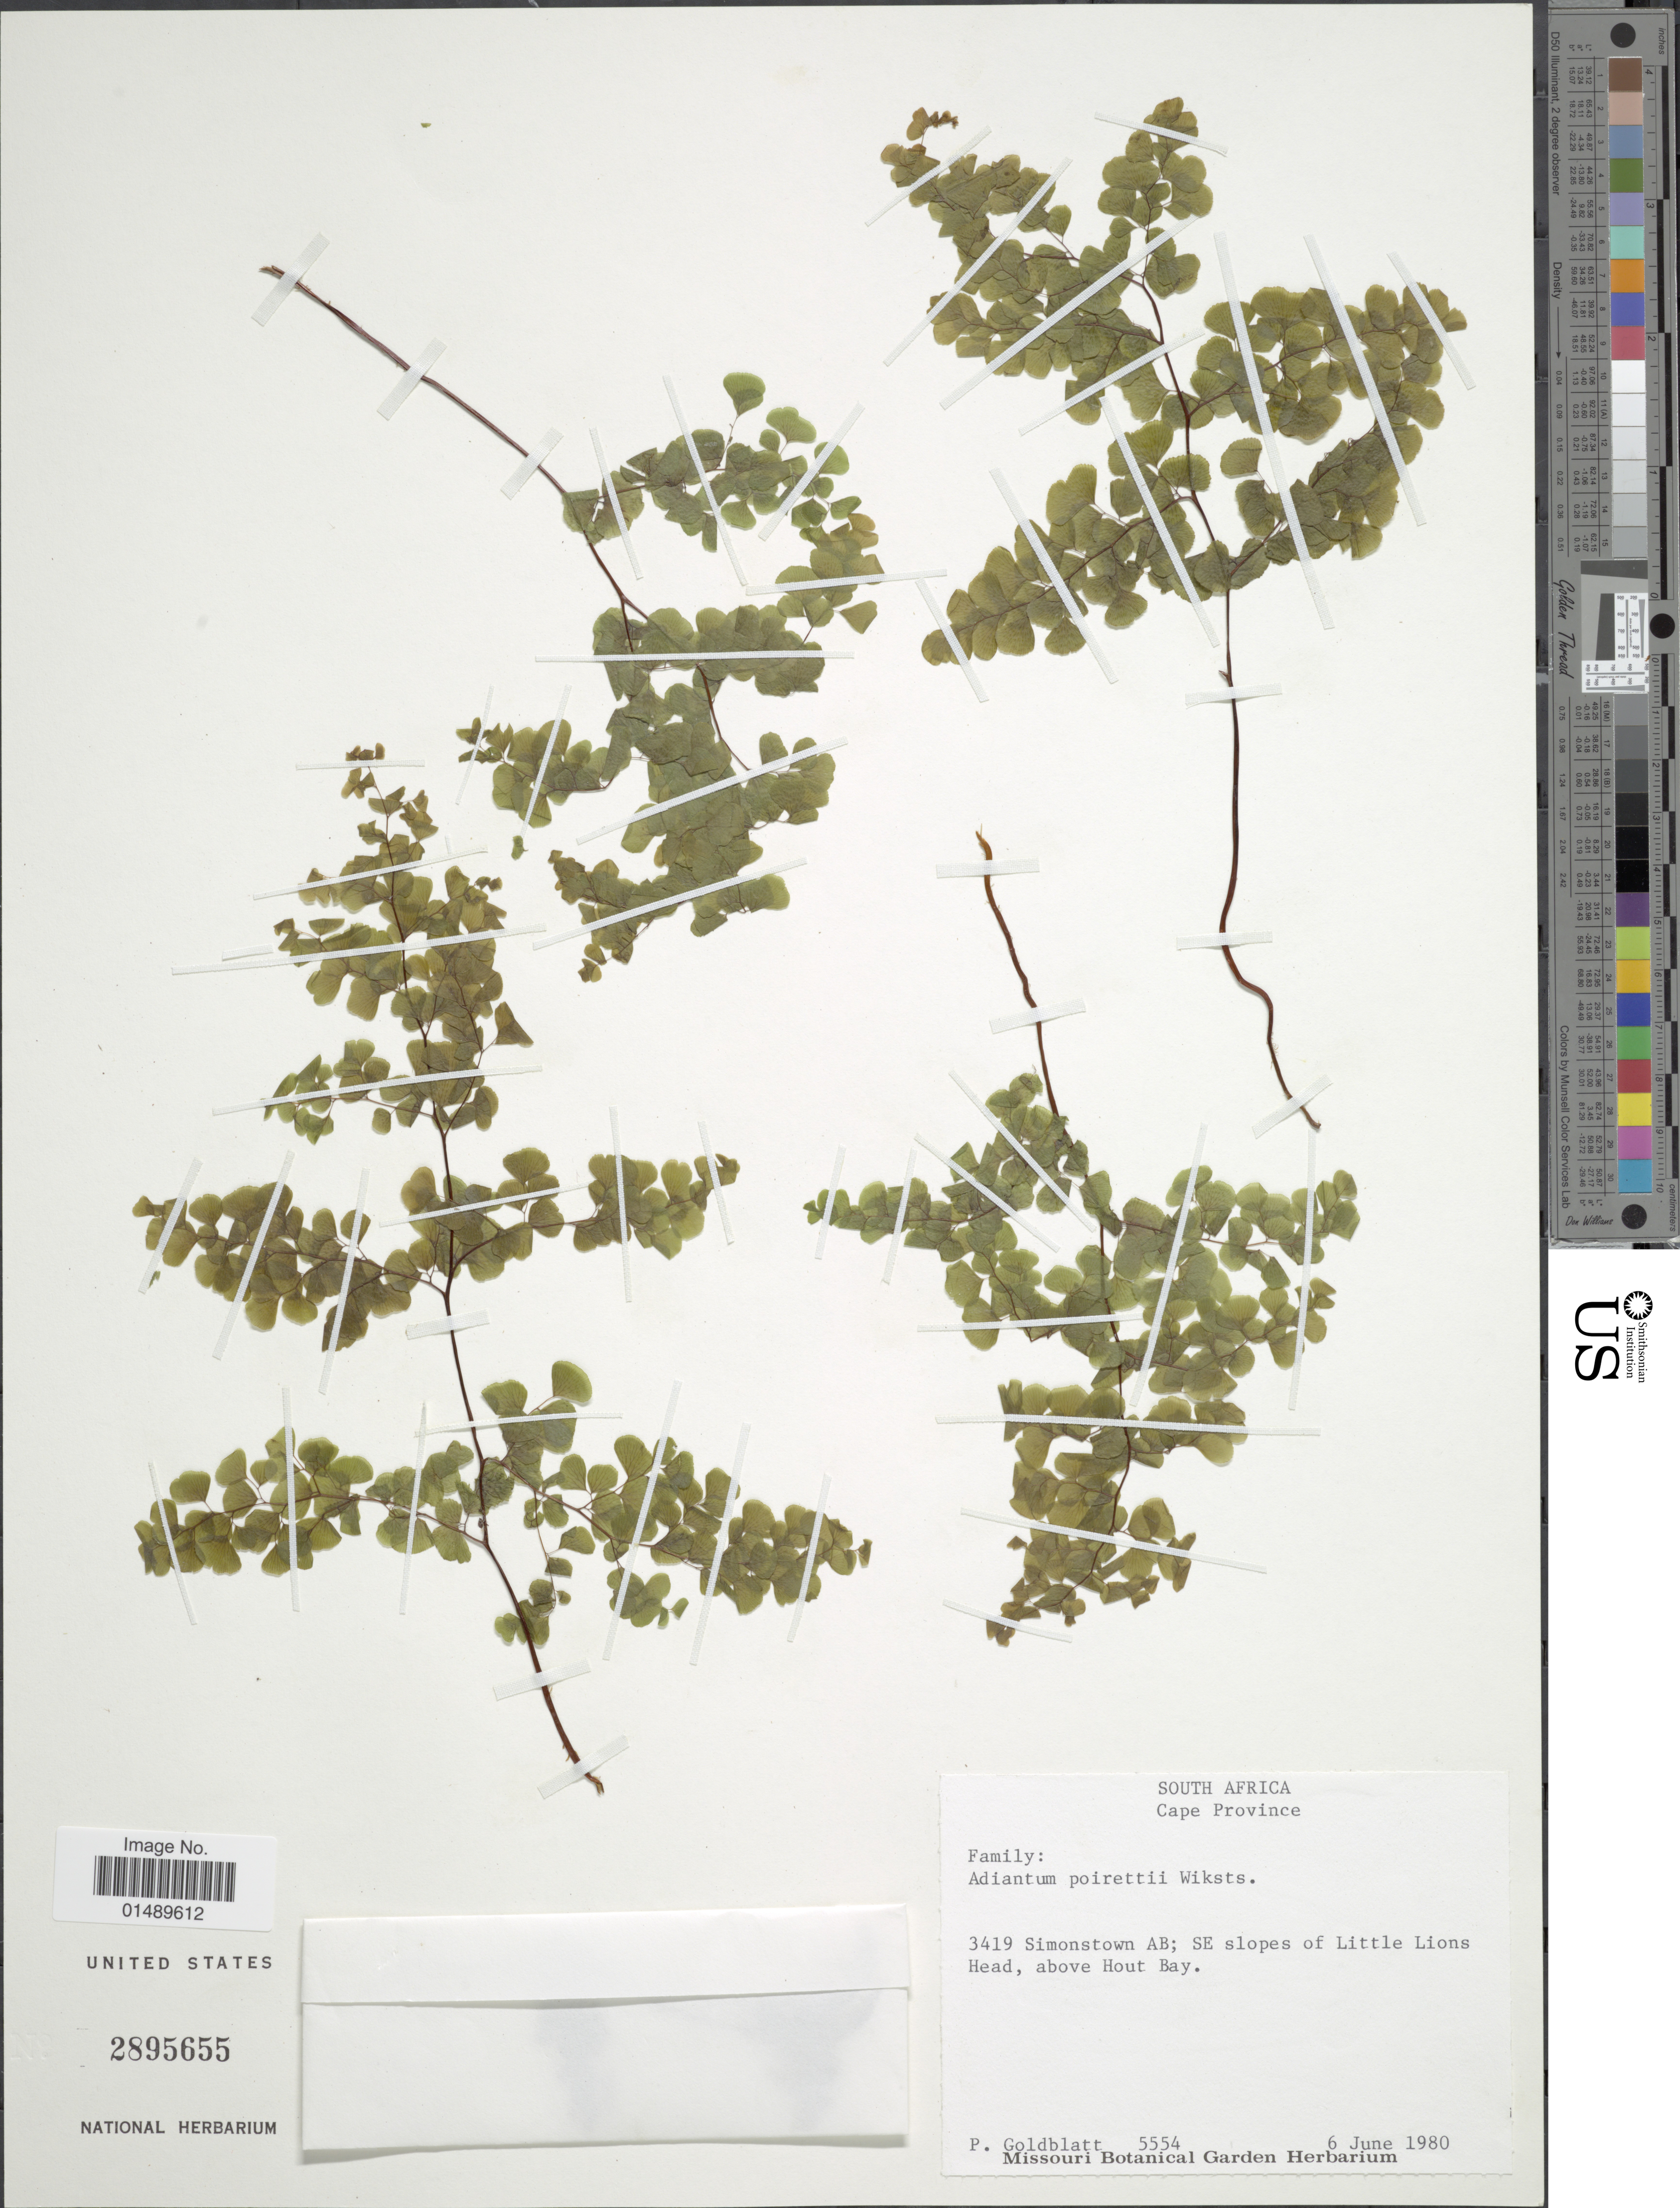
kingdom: Plantae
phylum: Tracheophyta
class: Polypodiopsida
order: Polypodiales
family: Pteridaceae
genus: Adiantum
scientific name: Adiantum poiretii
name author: Wikstr.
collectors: P. Goldblatt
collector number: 5554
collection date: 1980-06-06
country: South Africa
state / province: Western Cape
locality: South Africa, Cape Province, 3419 Simonstown AB; SE slopes of Little Lions Head, above Hout Bay.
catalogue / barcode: US 2895655